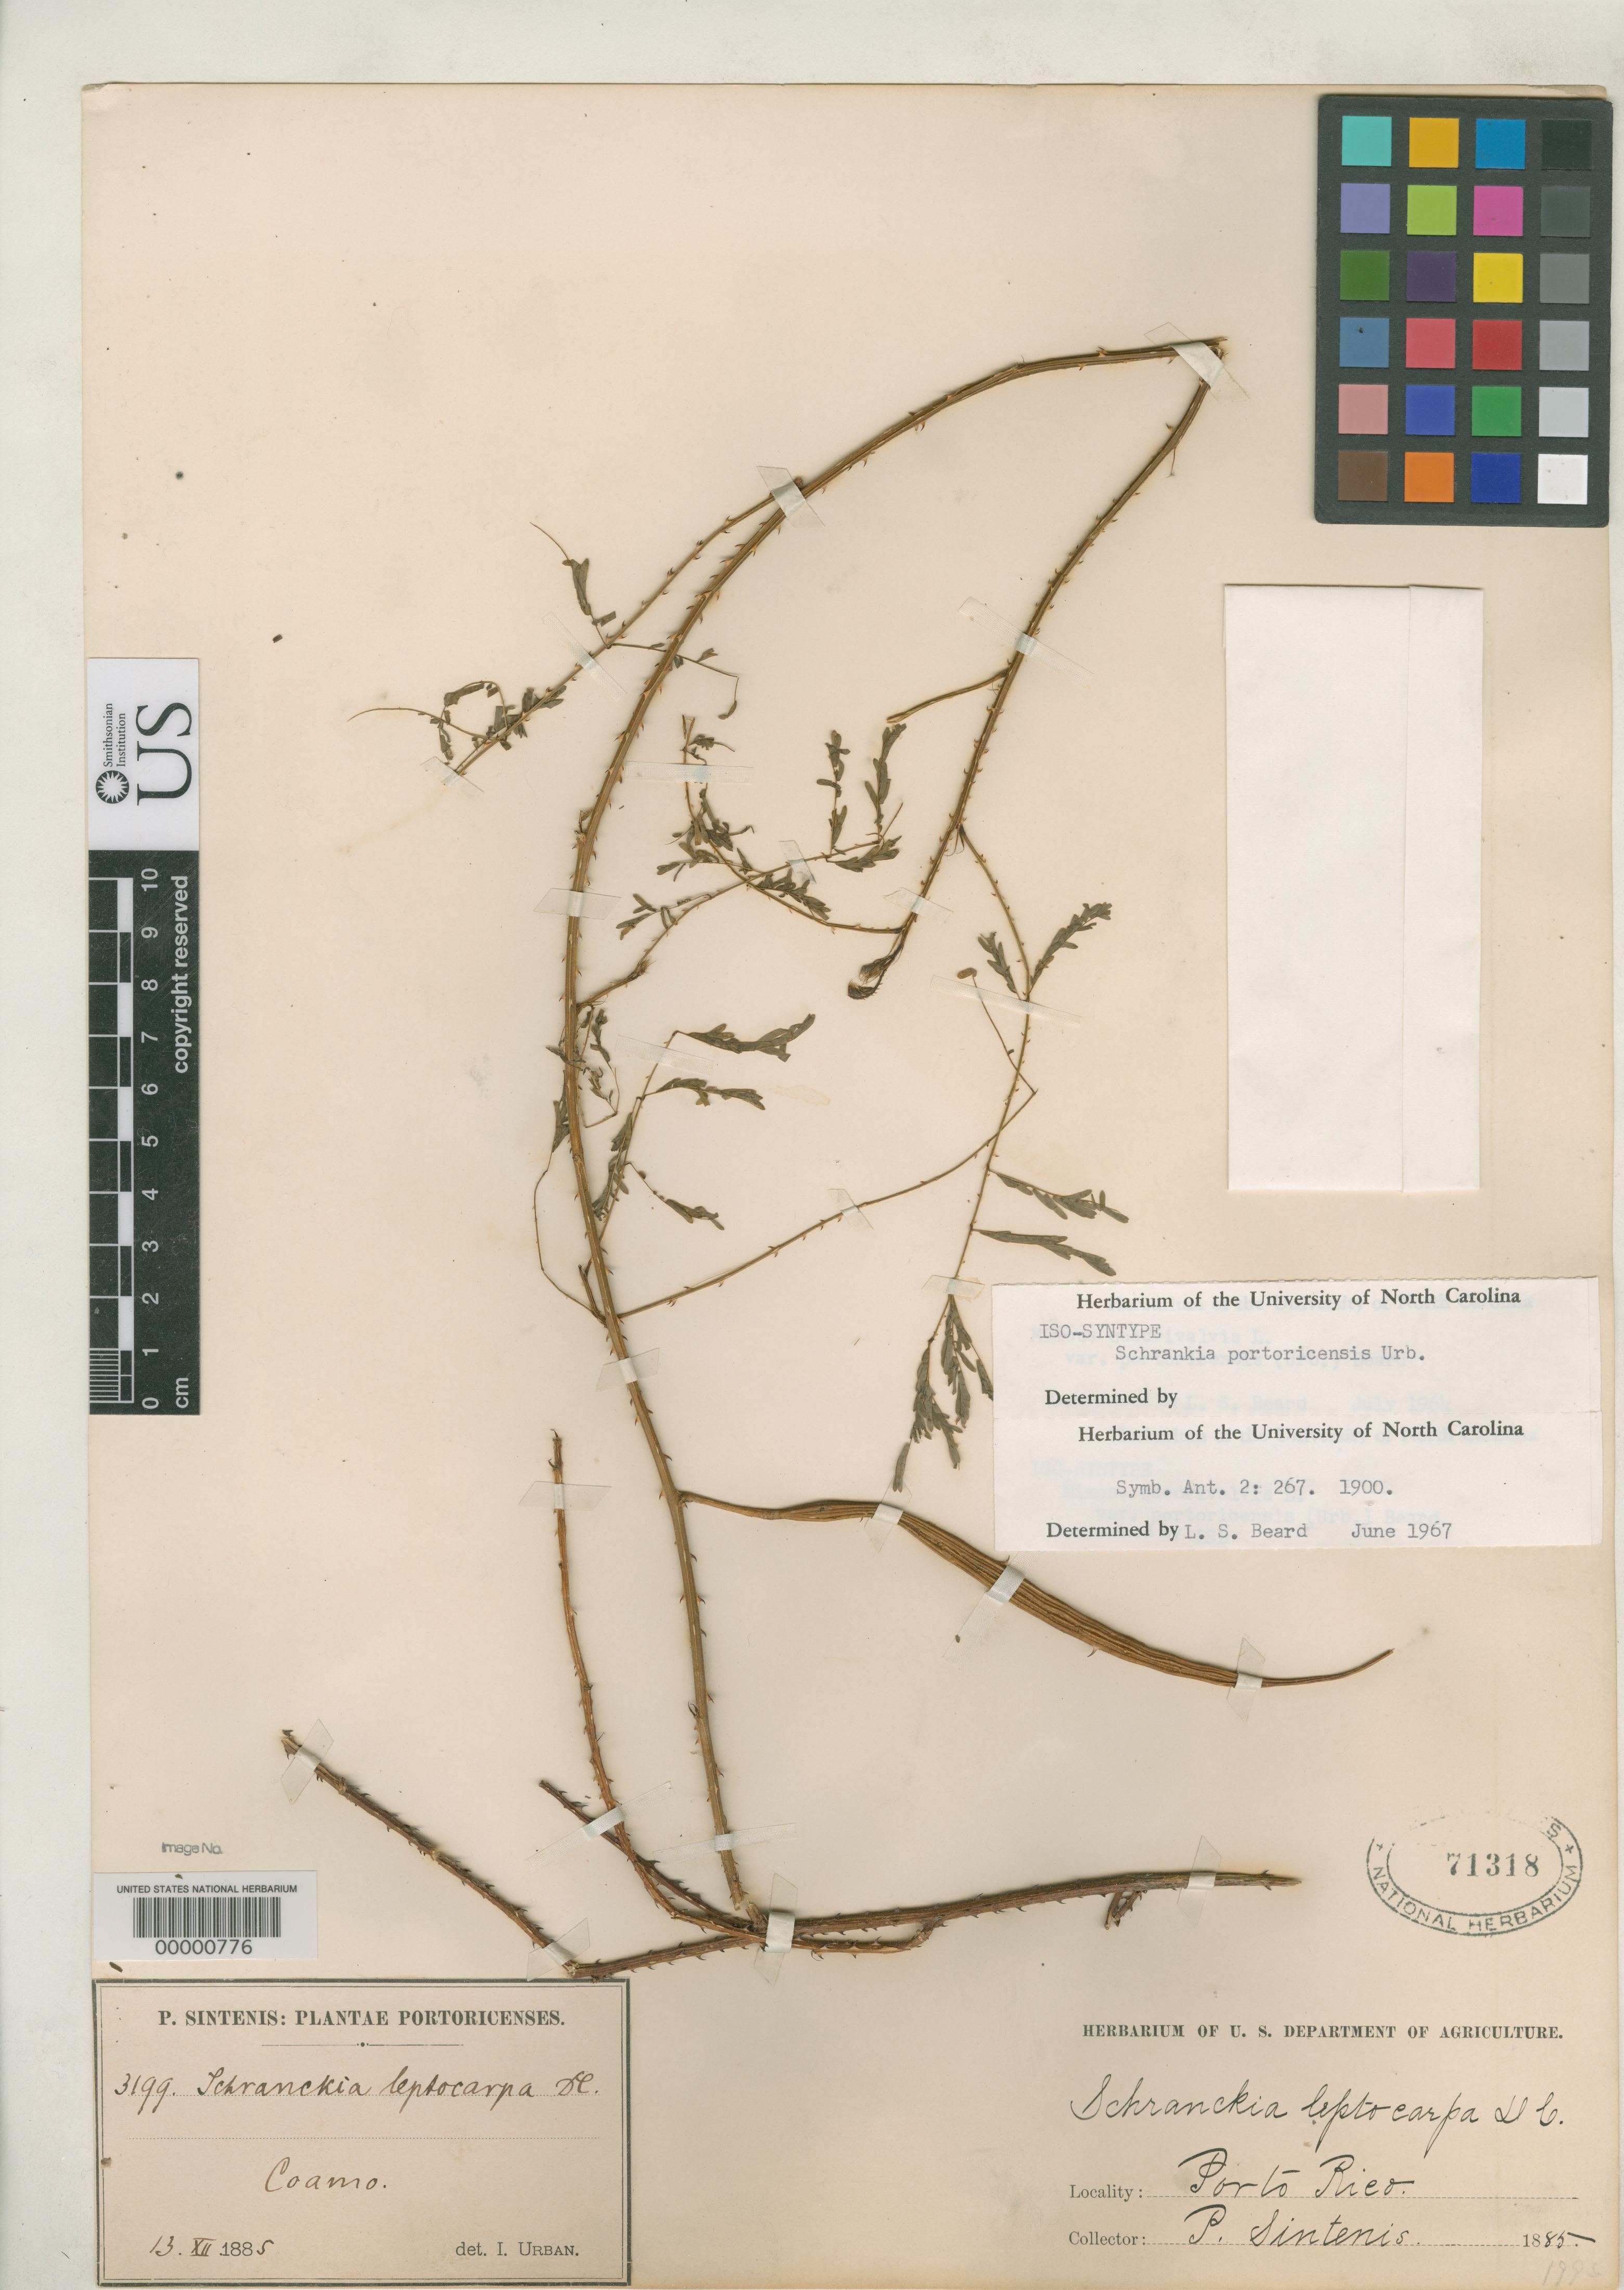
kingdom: Plantae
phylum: Tracheophyta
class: Magnoliopsida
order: Fabales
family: Fabaceae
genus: Schrankia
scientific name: Schrankia portoricensis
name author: Urb.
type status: Isotype; Isolectotype; Isosyntype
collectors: P. Sintenis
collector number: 3199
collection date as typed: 13 Dec 1885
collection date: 1885-12-13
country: Puerto Rico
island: Greater Antilles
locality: Coamo.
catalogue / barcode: US 71318